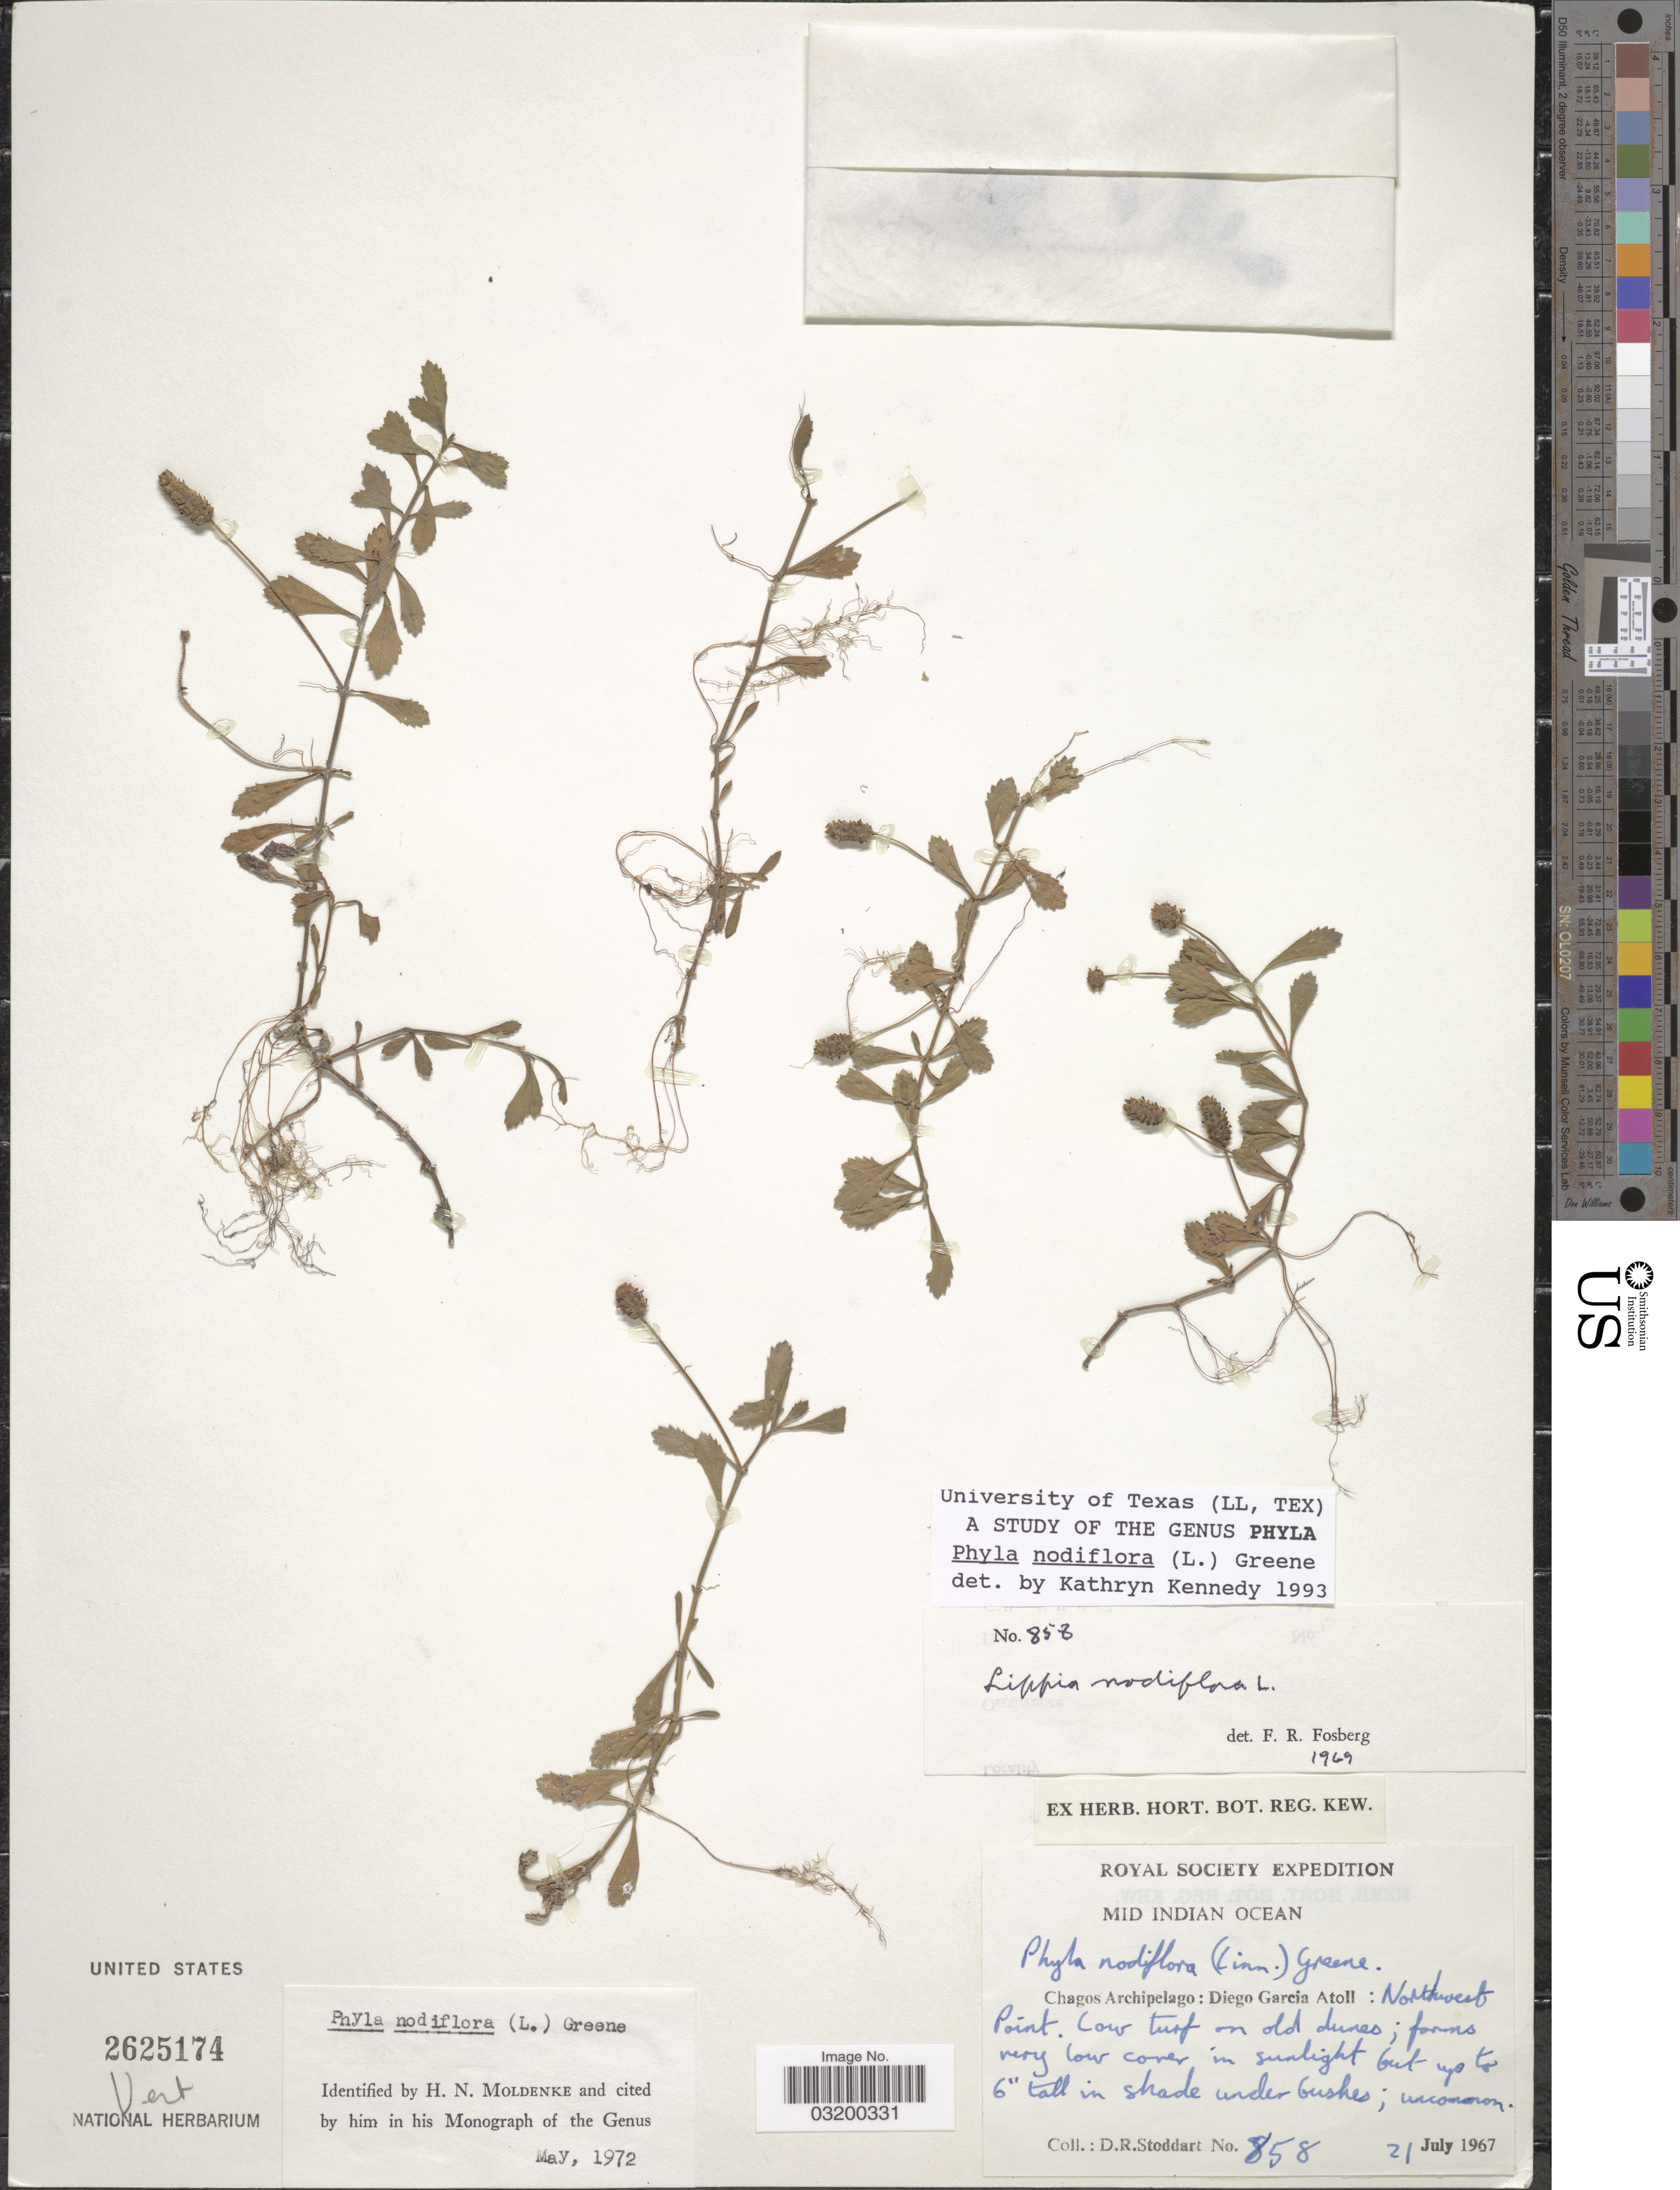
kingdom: Plantae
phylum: Tracheophyta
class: Magnoliopsida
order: Lamiales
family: Verbenaceae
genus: Phyla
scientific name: Phyla nodiflora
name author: (L.) Greene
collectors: D. R. Stoddart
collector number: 858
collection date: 1967-07-21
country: British Indian Ocean Territory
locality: Mid Indian Ocean. Chagos Archipelago: Diego Garcia Atoll: Northwest Point.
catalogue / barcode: US 2625174